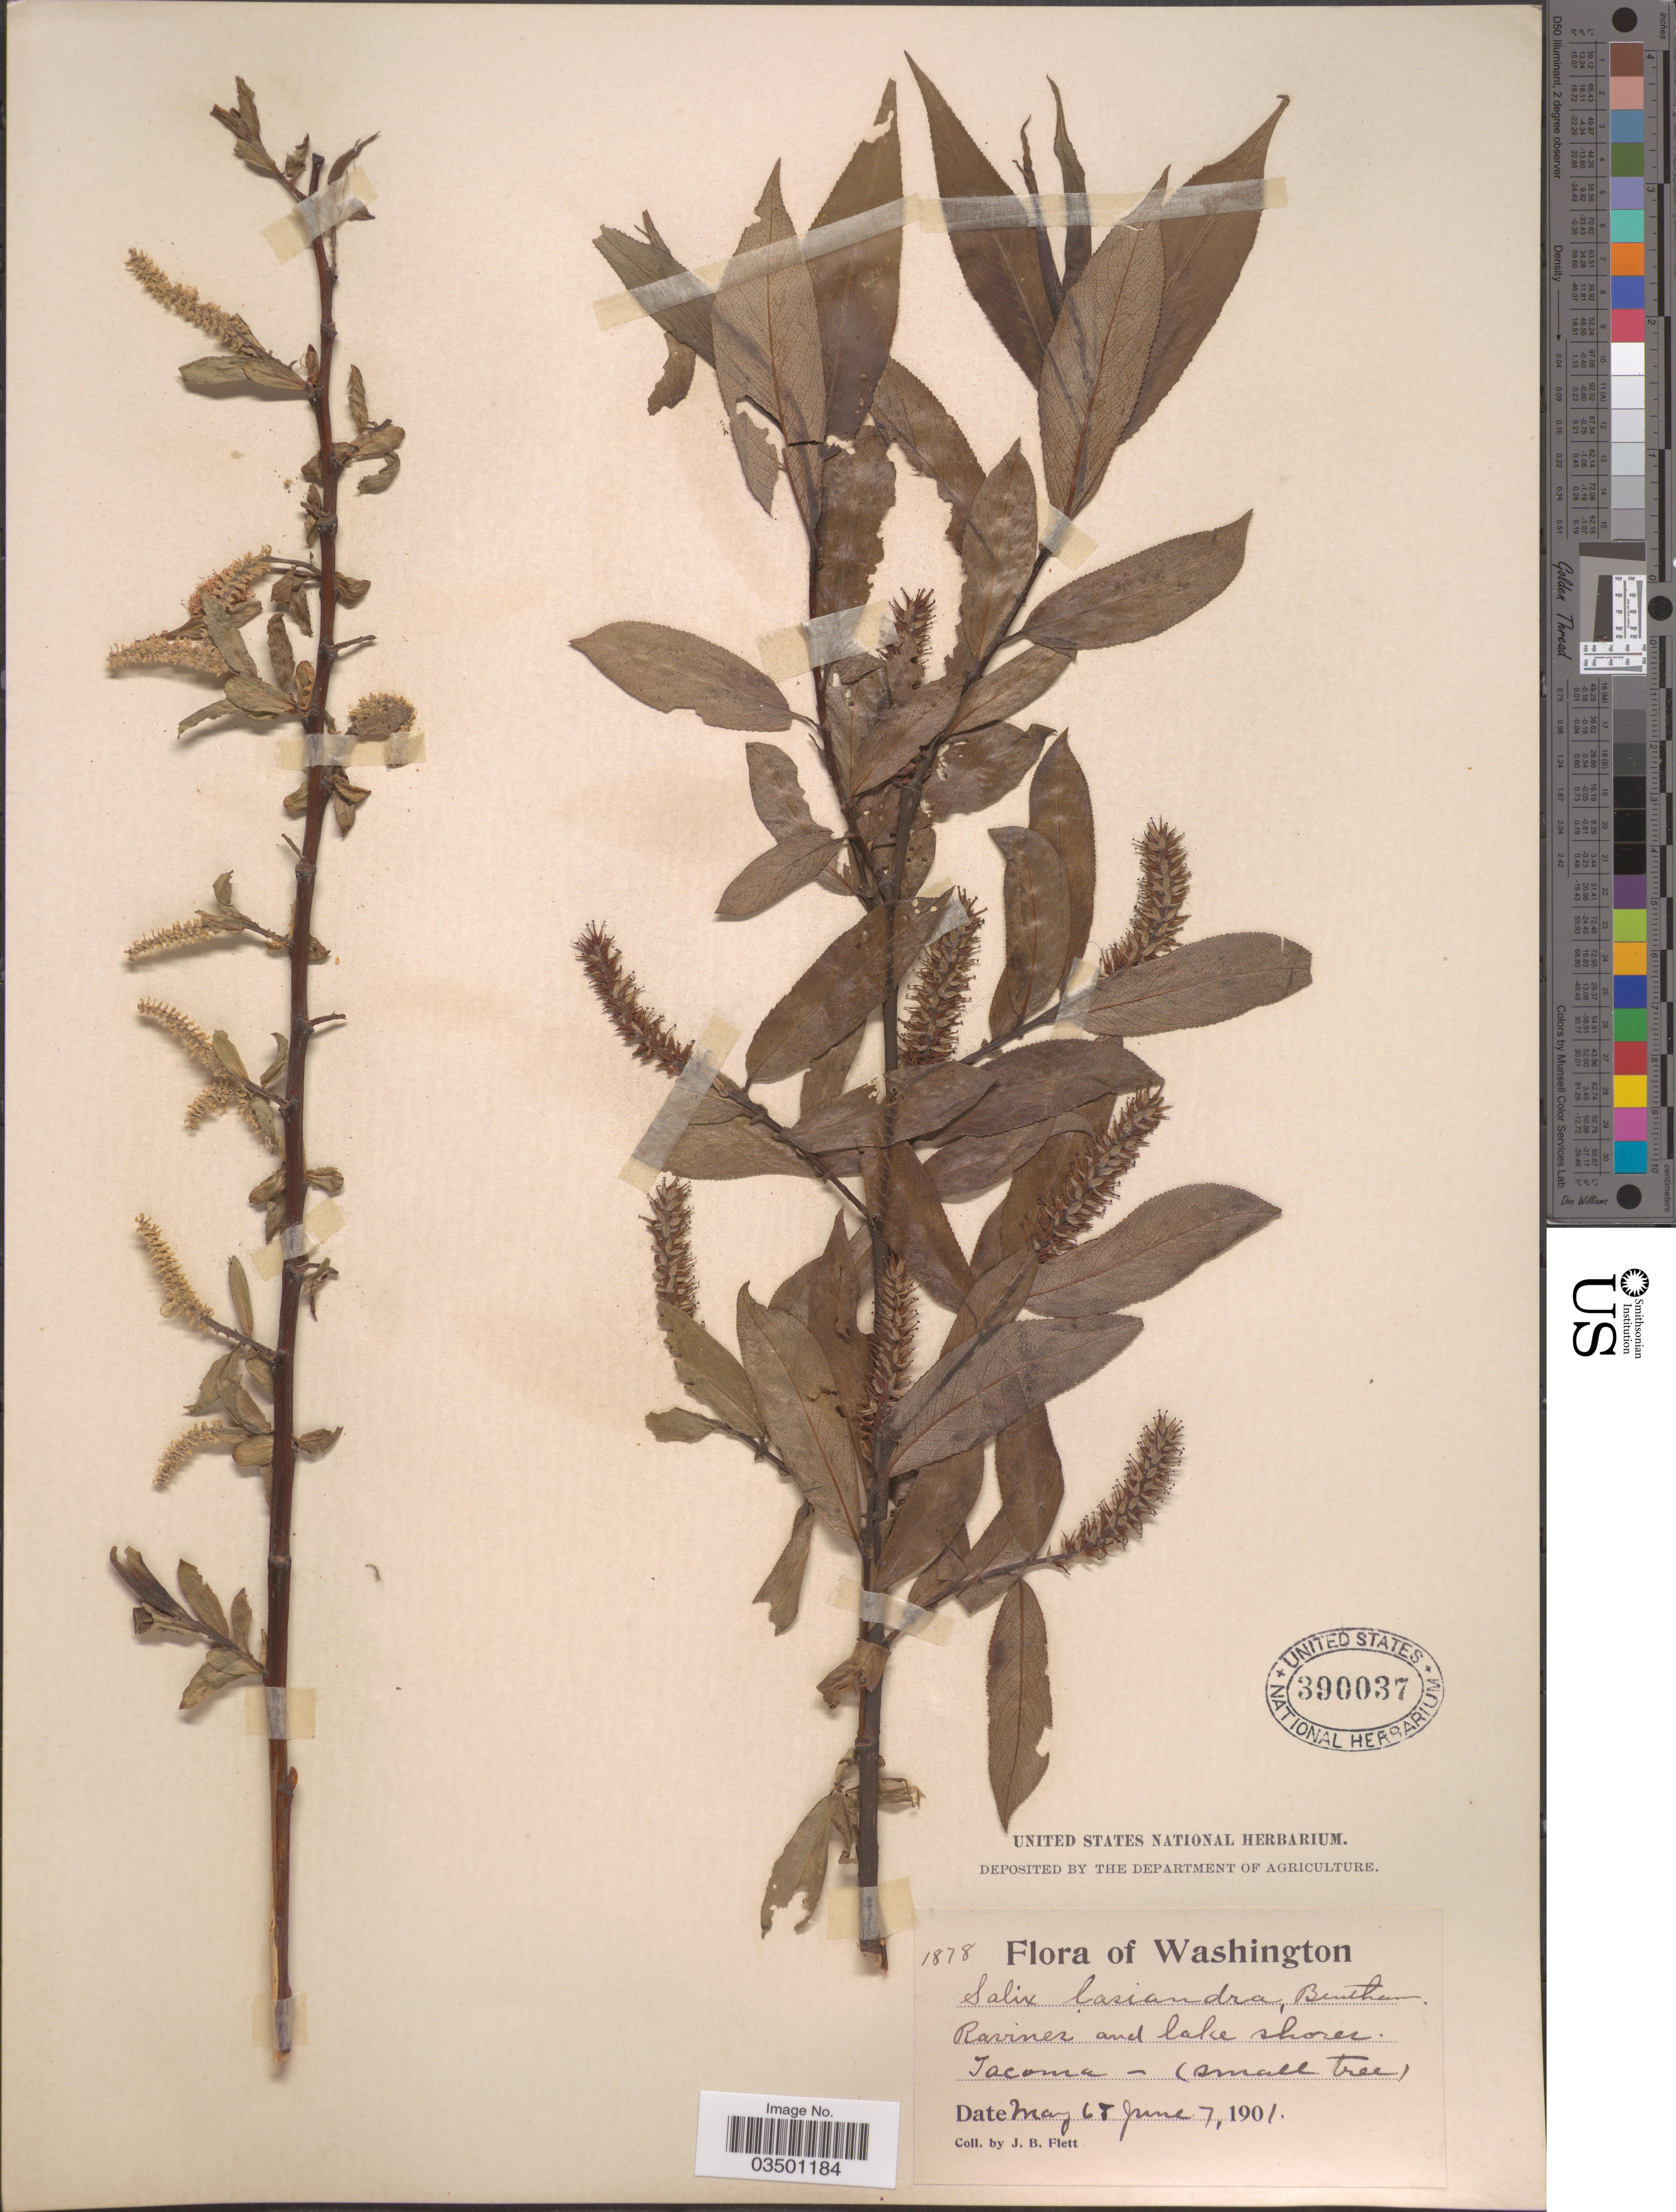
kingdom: Plantae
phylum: Tracheophyta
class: Magnoliopsida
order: Malpighiales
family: Salicaceae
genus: Salix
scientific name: Salix lasiandra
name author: Benth.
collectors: J. Flett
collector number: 1878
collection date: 1901-05-06/1901-06-07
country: United States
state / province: Washington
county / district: Pierce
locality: Tacoma.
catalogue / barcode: US 390037